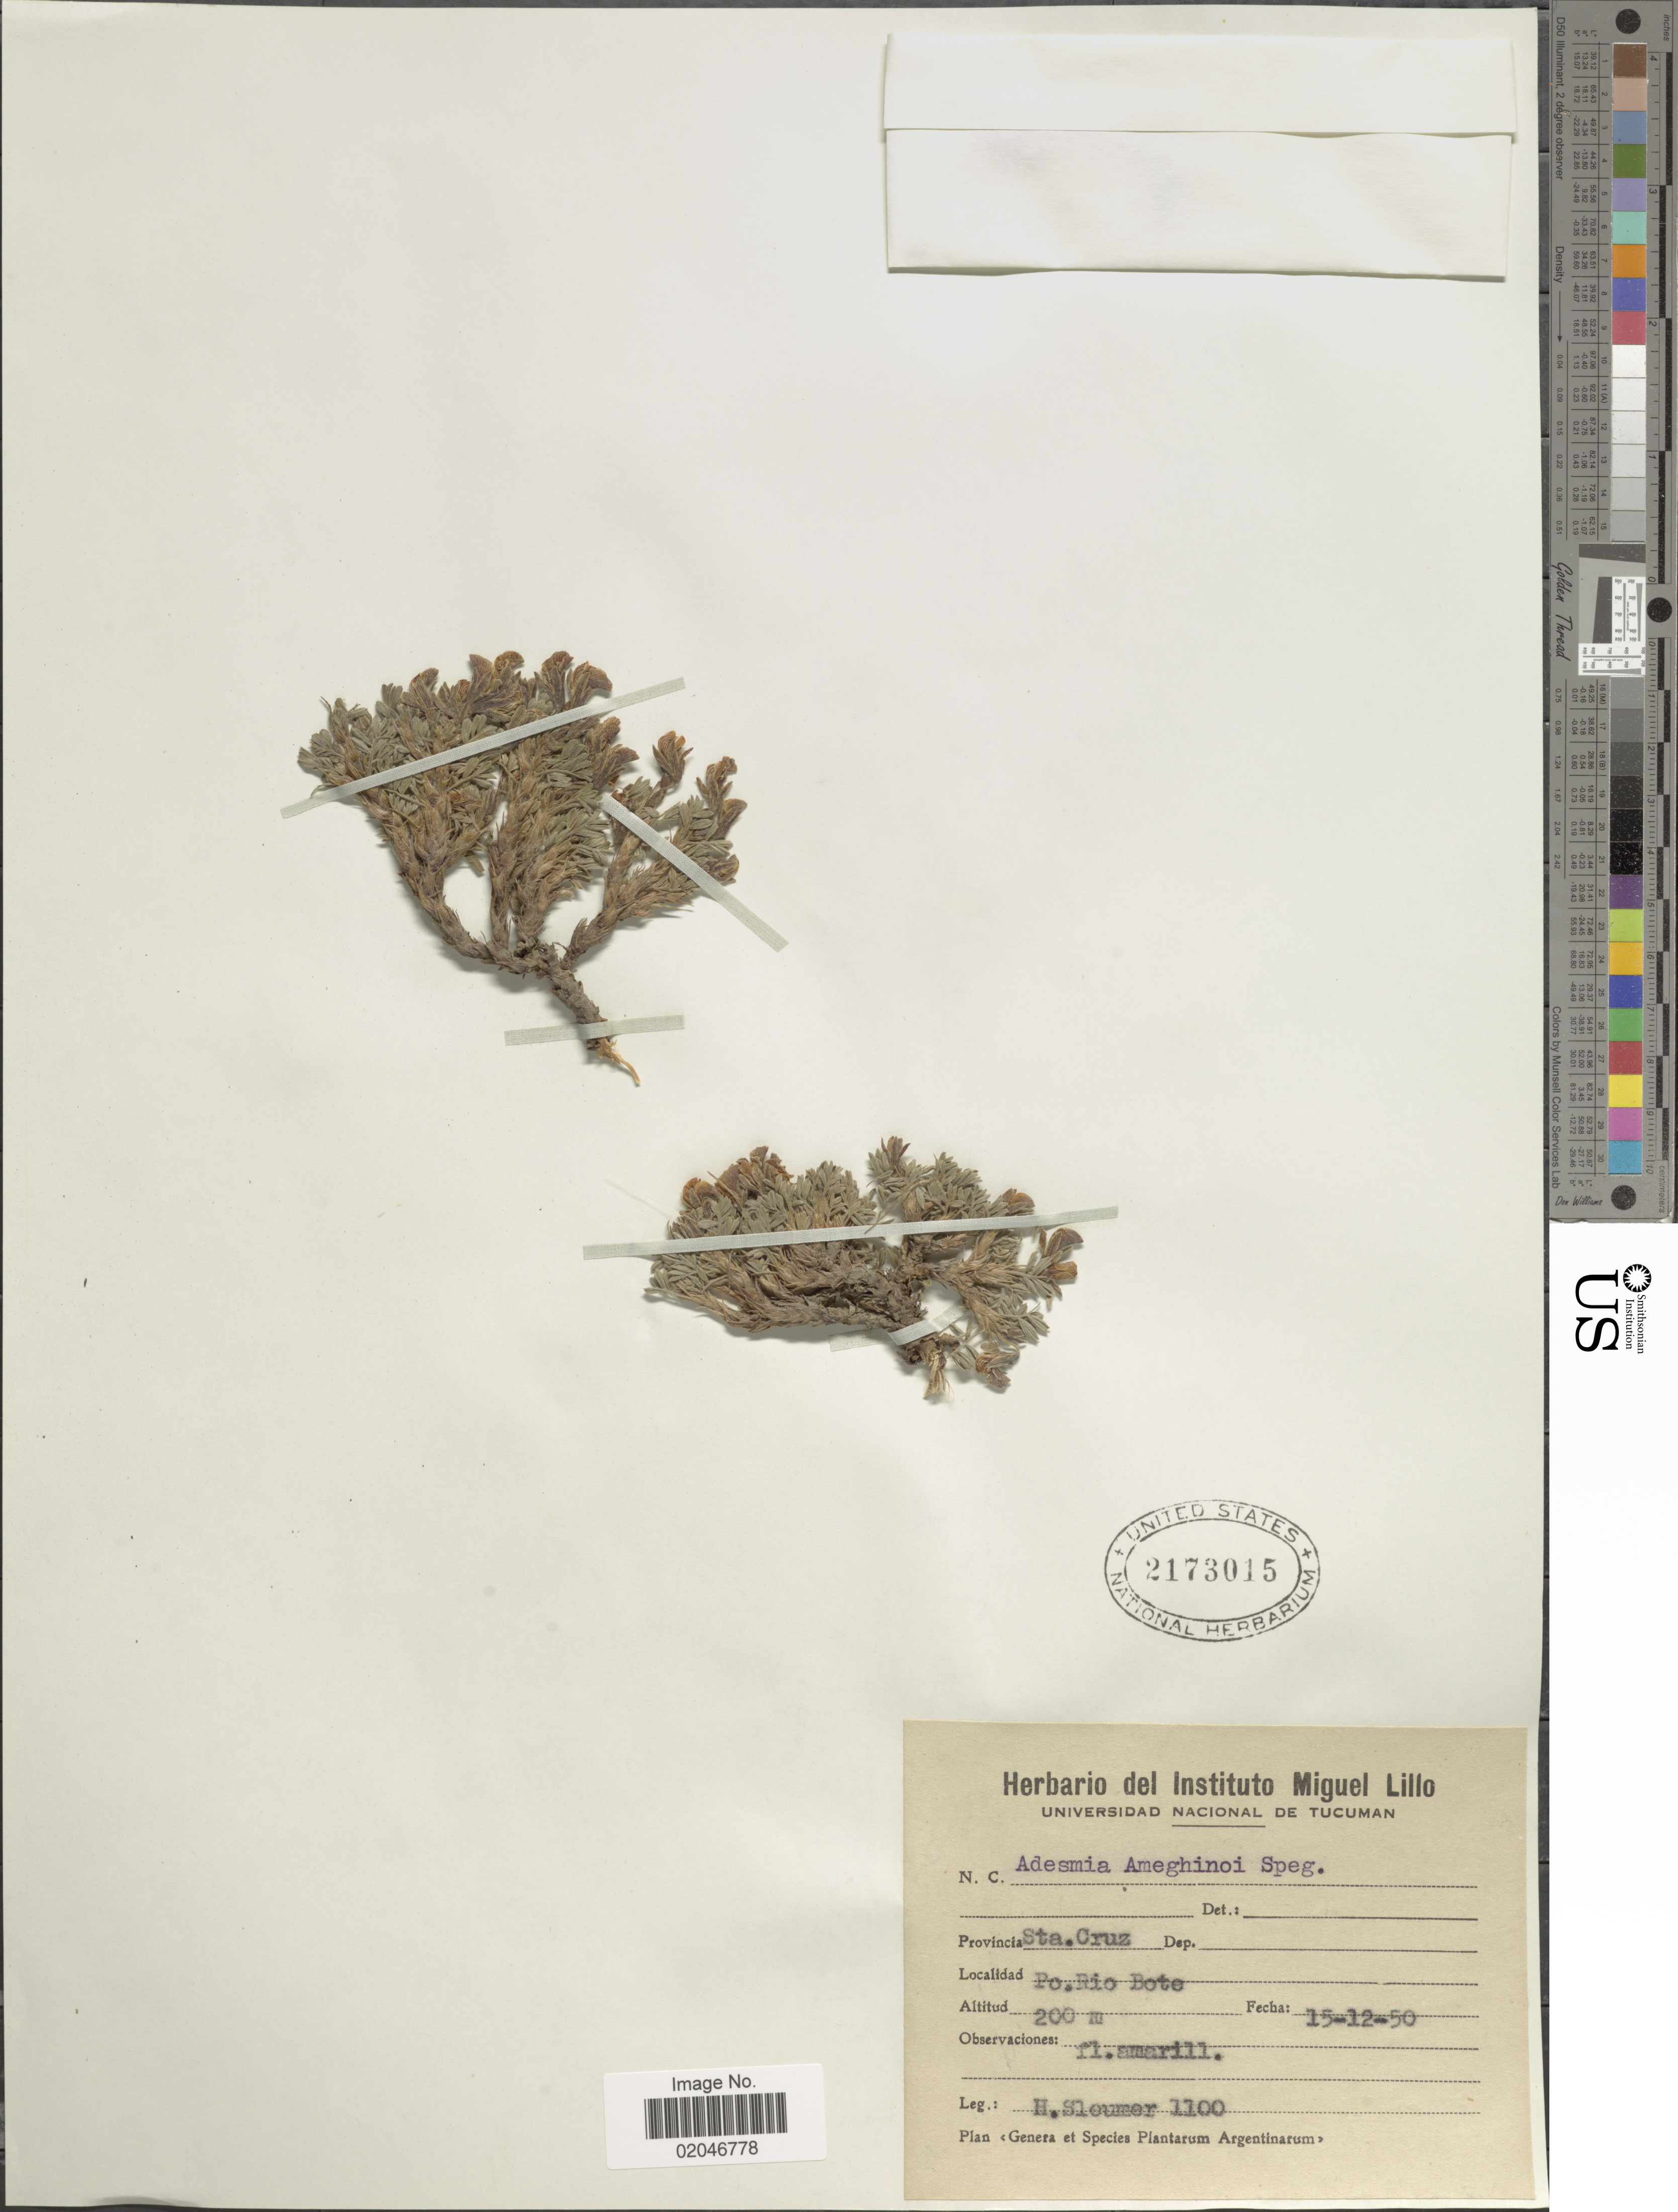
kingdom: Plantae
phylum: Tracheophyta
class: Magnoliopsida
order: Fabales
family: Fabaceae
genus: Adesmia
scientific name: Adesmia ameghinoi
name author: Speg.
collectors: H. O. Sleumer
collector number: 1100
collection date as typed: Transcribed d/m/y: 15/12/50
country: Argentina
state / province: Santa Cruz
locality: Po. Rio Bote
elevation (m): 200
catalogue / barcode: US 2173015